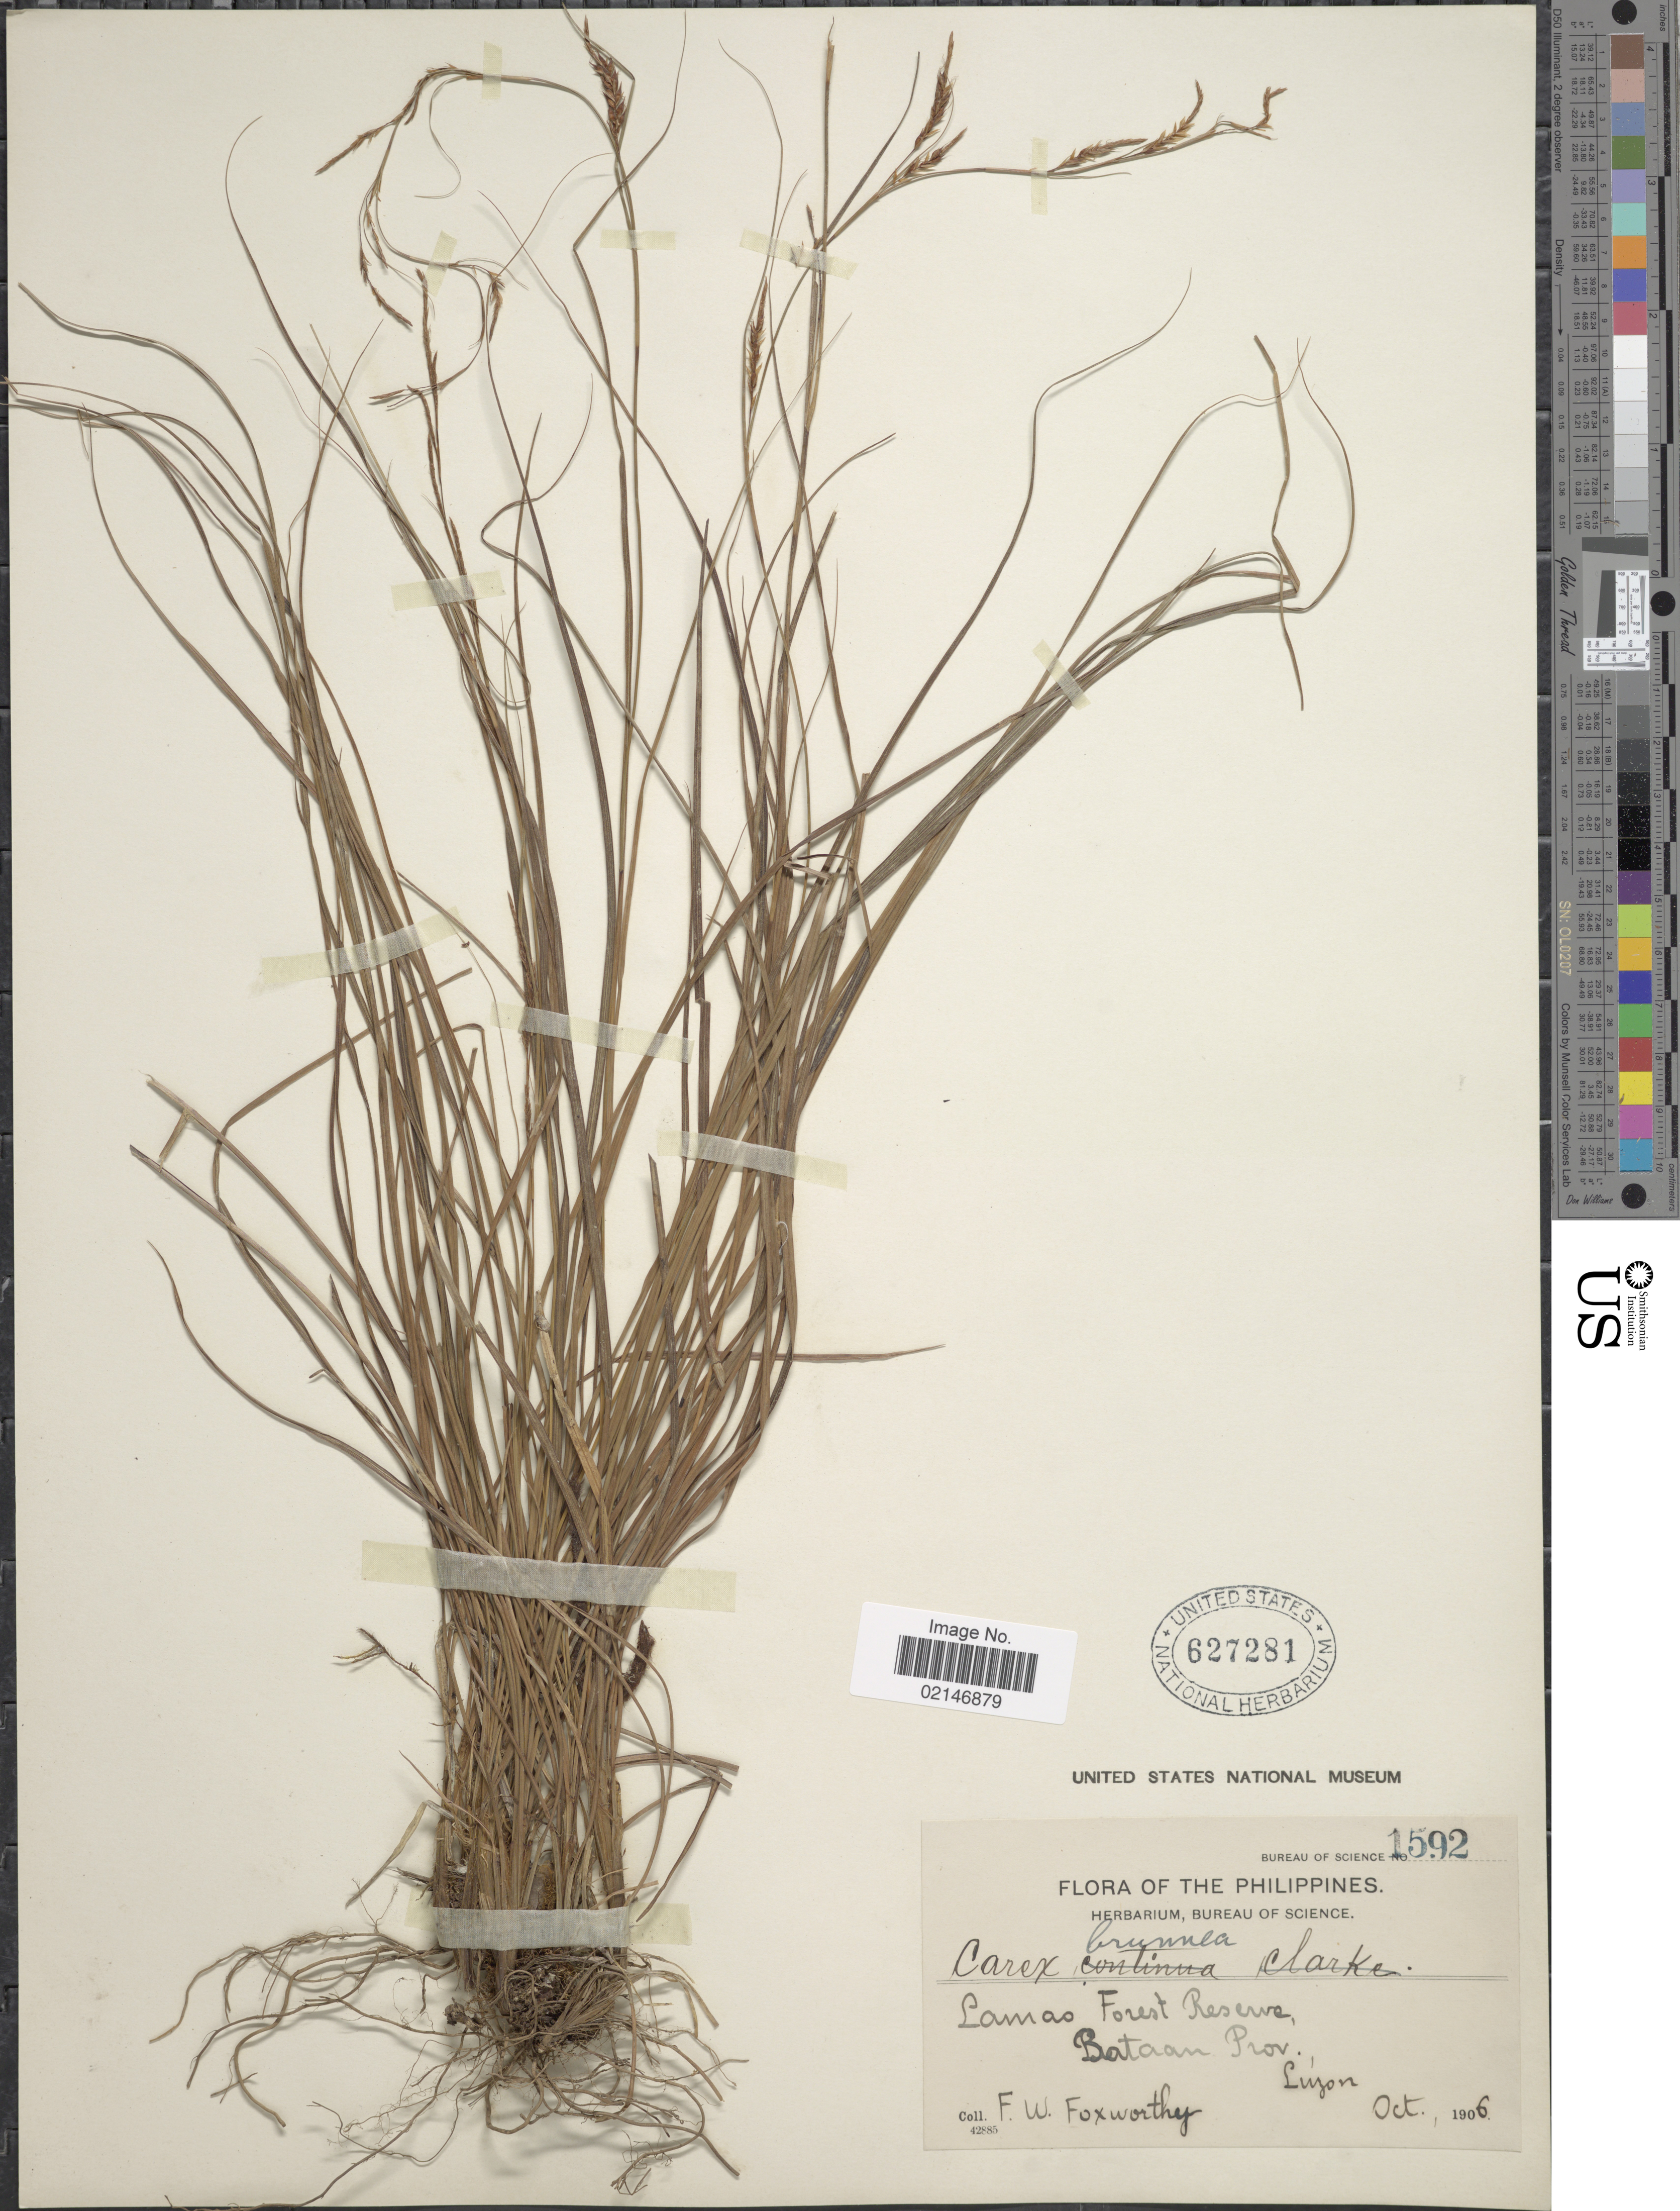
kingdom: Plantae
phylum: Tracheophyta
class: Liliopsida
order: Poales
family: Cyperaceae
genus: Carex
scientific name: Carex brunnea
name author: Thunb.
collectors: F. W. Foxworthy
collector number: Bureau Of Science 1592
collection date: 1906-10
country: Philippines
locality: Lamao Forest Reserve, Bataan Prov., Luzon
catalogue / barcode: US 627281